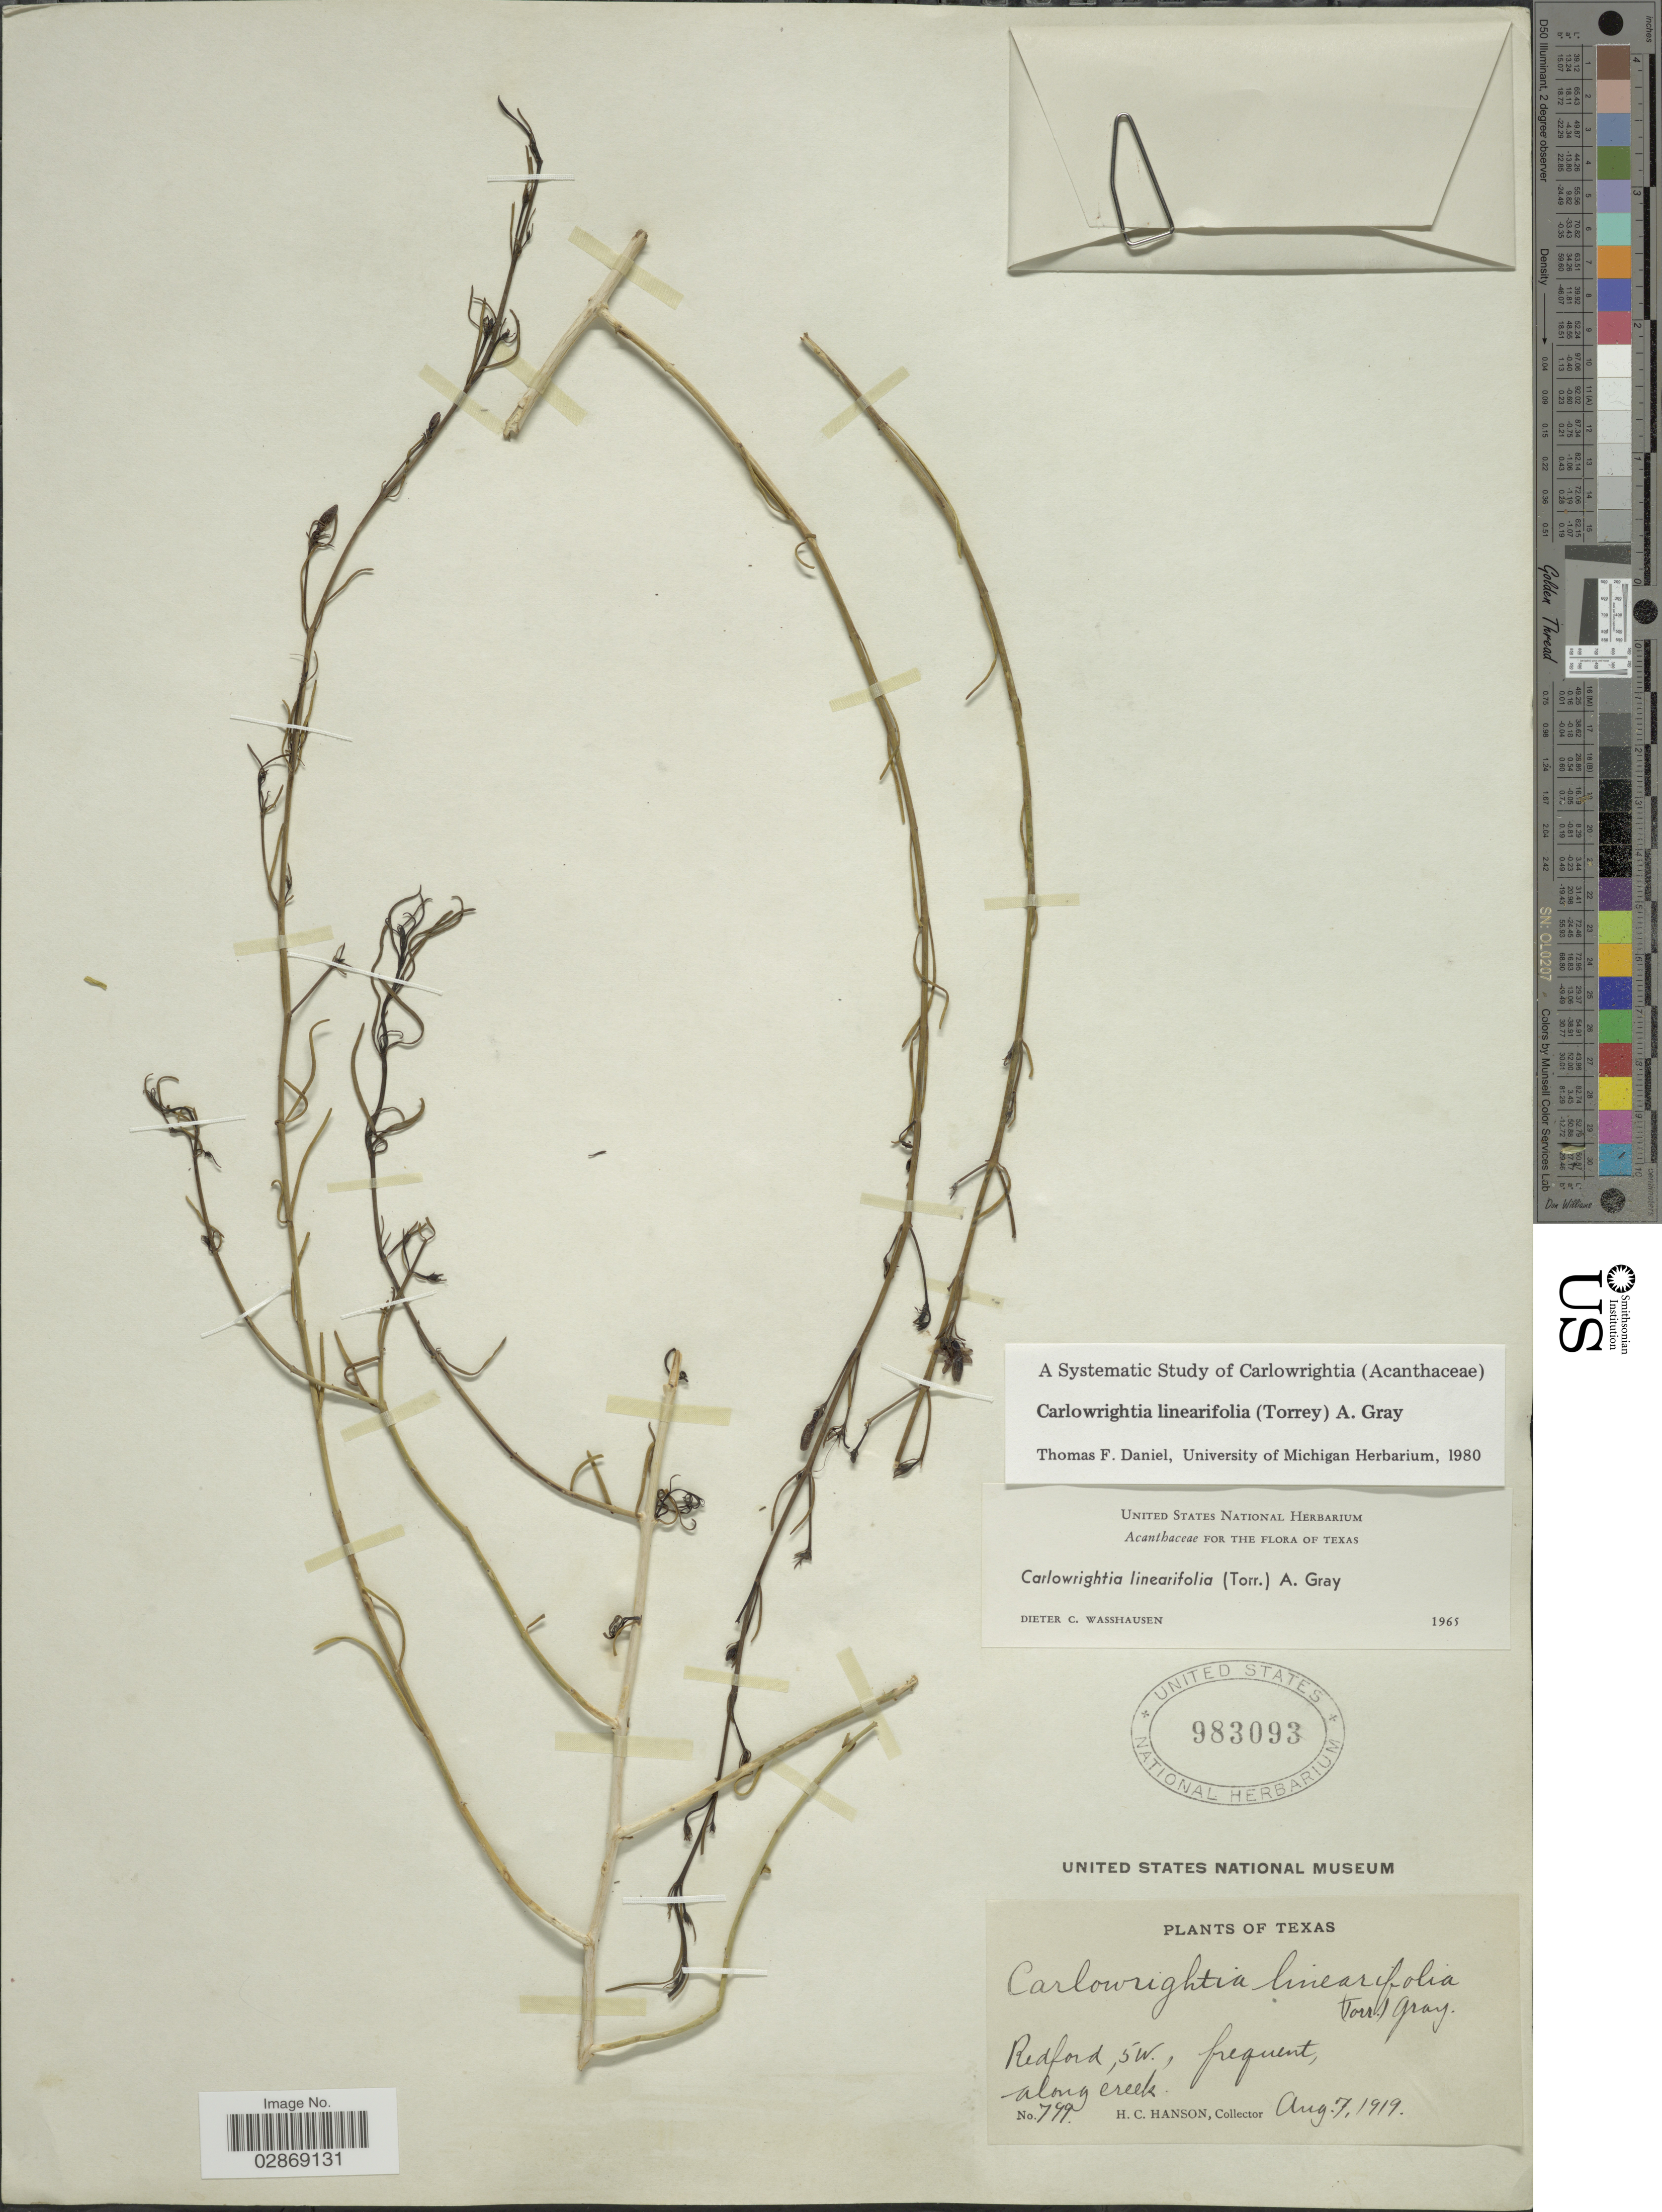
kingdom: Plantae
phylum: Tracheophyta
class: Magnoliopsida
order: Lamiales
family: Acanthaceae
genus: Carlowrightia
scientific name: Carlowrightia linearifolia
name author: (Torr.) A. Gray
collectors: H. Hanson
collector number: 799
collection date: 1919-08-07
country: United States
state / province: Texas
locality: Redford, SW.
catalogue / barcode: US 983093